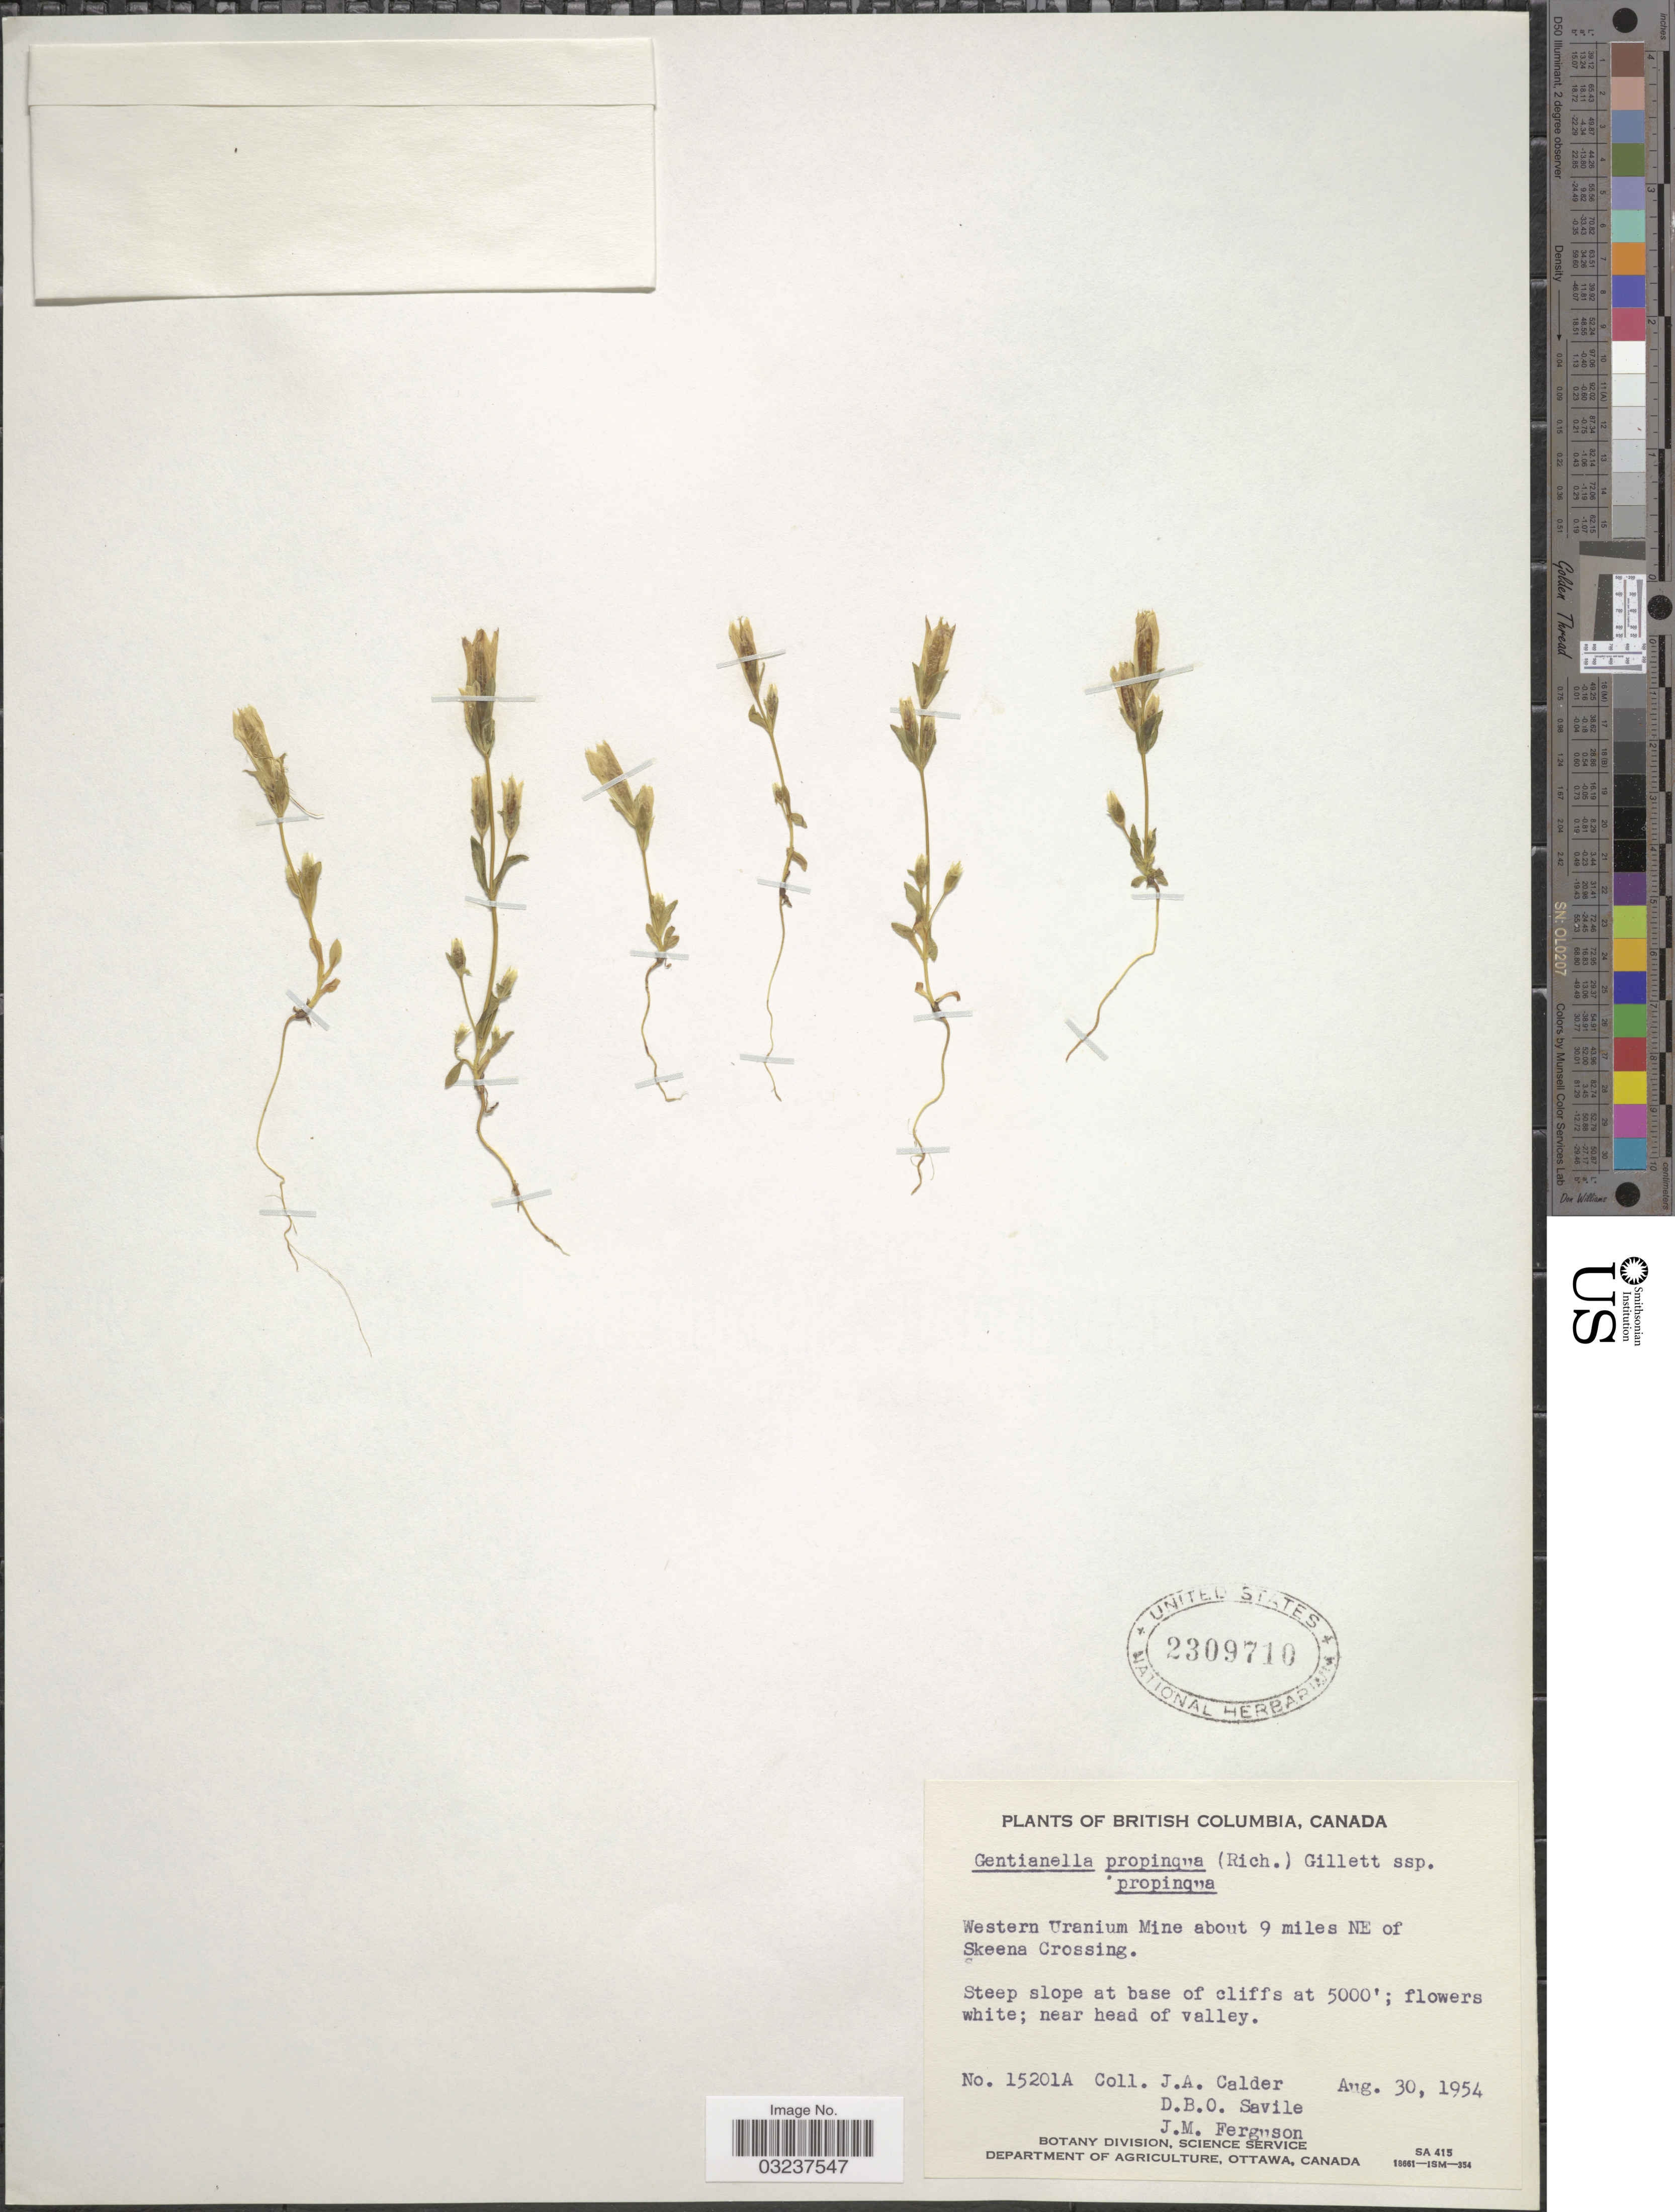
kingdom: Plantae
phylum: Tracheophyta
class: Magnoliopsida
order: Gentianales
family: Gentianaceae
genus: Gentianella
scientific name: Gentianella propinqua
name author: (Richardson) J.M. Gillett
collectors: J. A. Calder, D. Savile & J. M. Ferguson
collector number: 15201A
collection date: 1954-08-30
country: Canada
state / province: British Columbia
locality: Western Uranium Mine about 9 miles NE of Skeena Crossing. Near head of valley.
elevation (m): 1524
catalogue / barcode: US 2309710